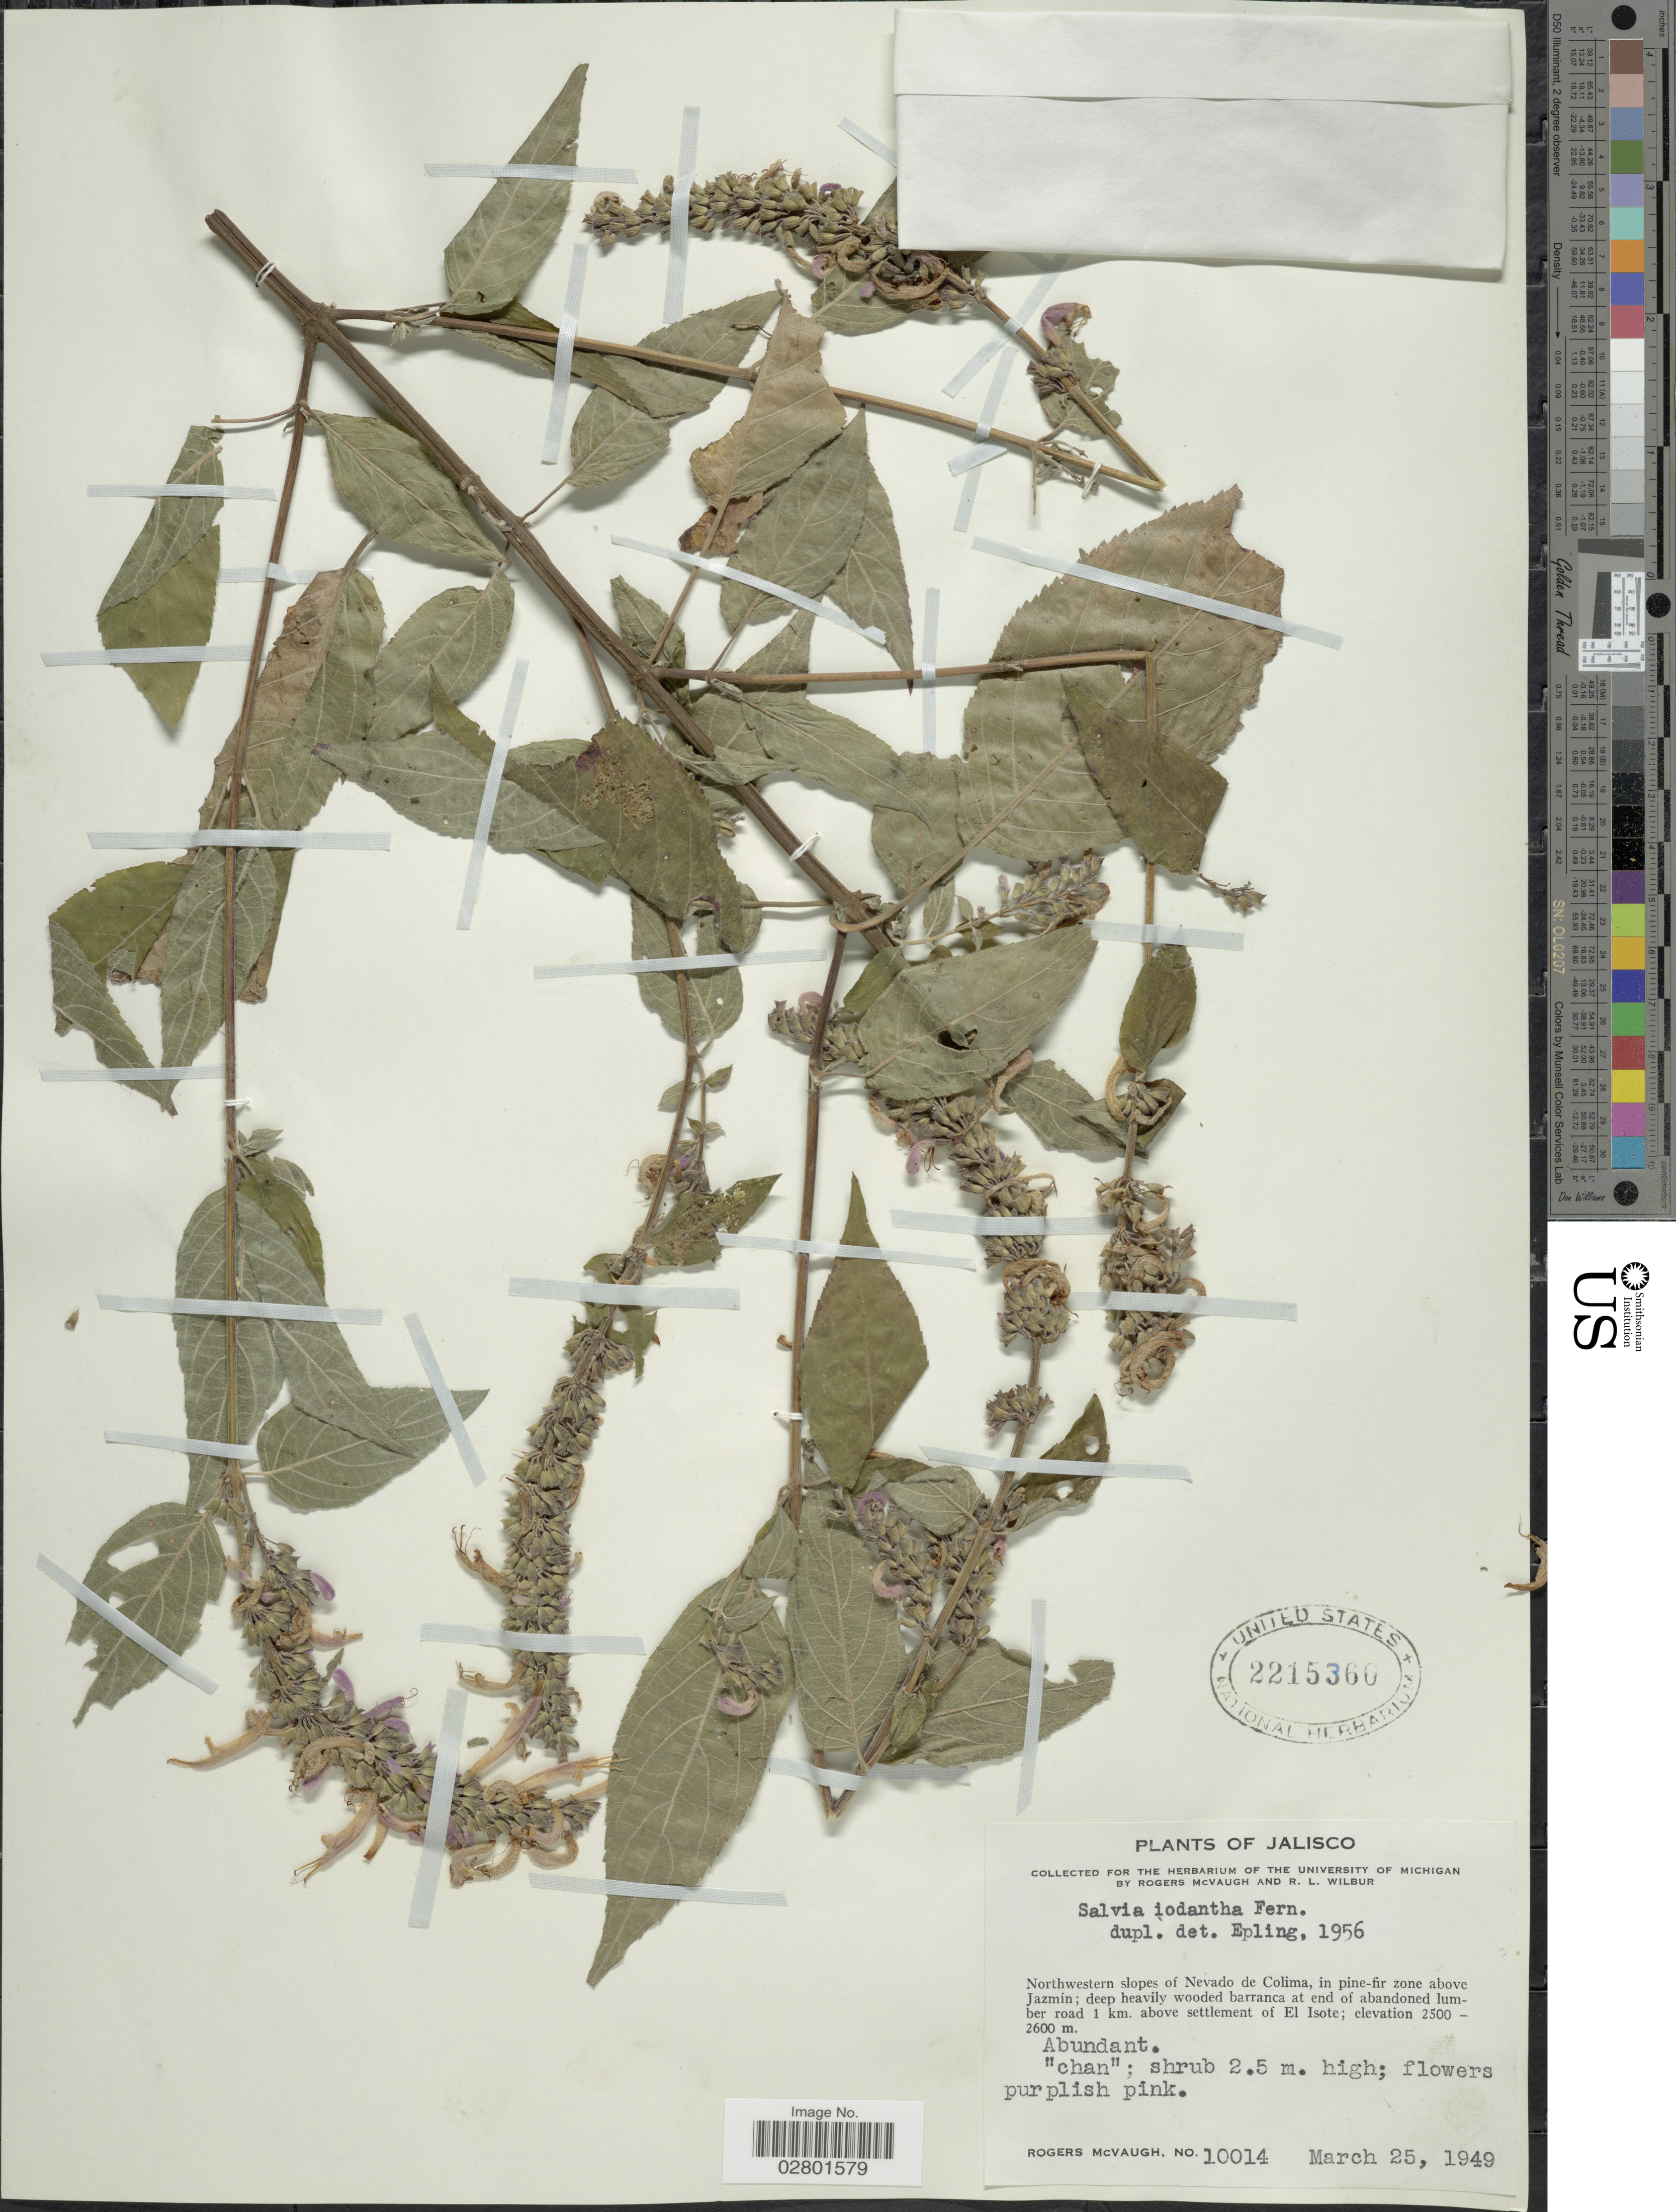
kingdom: Plantae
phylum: Tracheophyta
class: Magnoliopsida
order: Lamiales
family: Lamiaceae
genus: Salvia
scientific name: Salvia iodantha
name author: Fernald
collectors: R. McVaugh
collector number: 10014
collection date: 1949-03-25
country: Mexico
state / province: Jalisco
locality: Northwestern slopes of Nevado de Colima, in pine-fir zone above Jazmín. deep heavily wooded barranca at end of abondoned lumber road 1 km. above settlement of El Isote.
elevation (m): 2500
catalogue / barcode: US 2215360